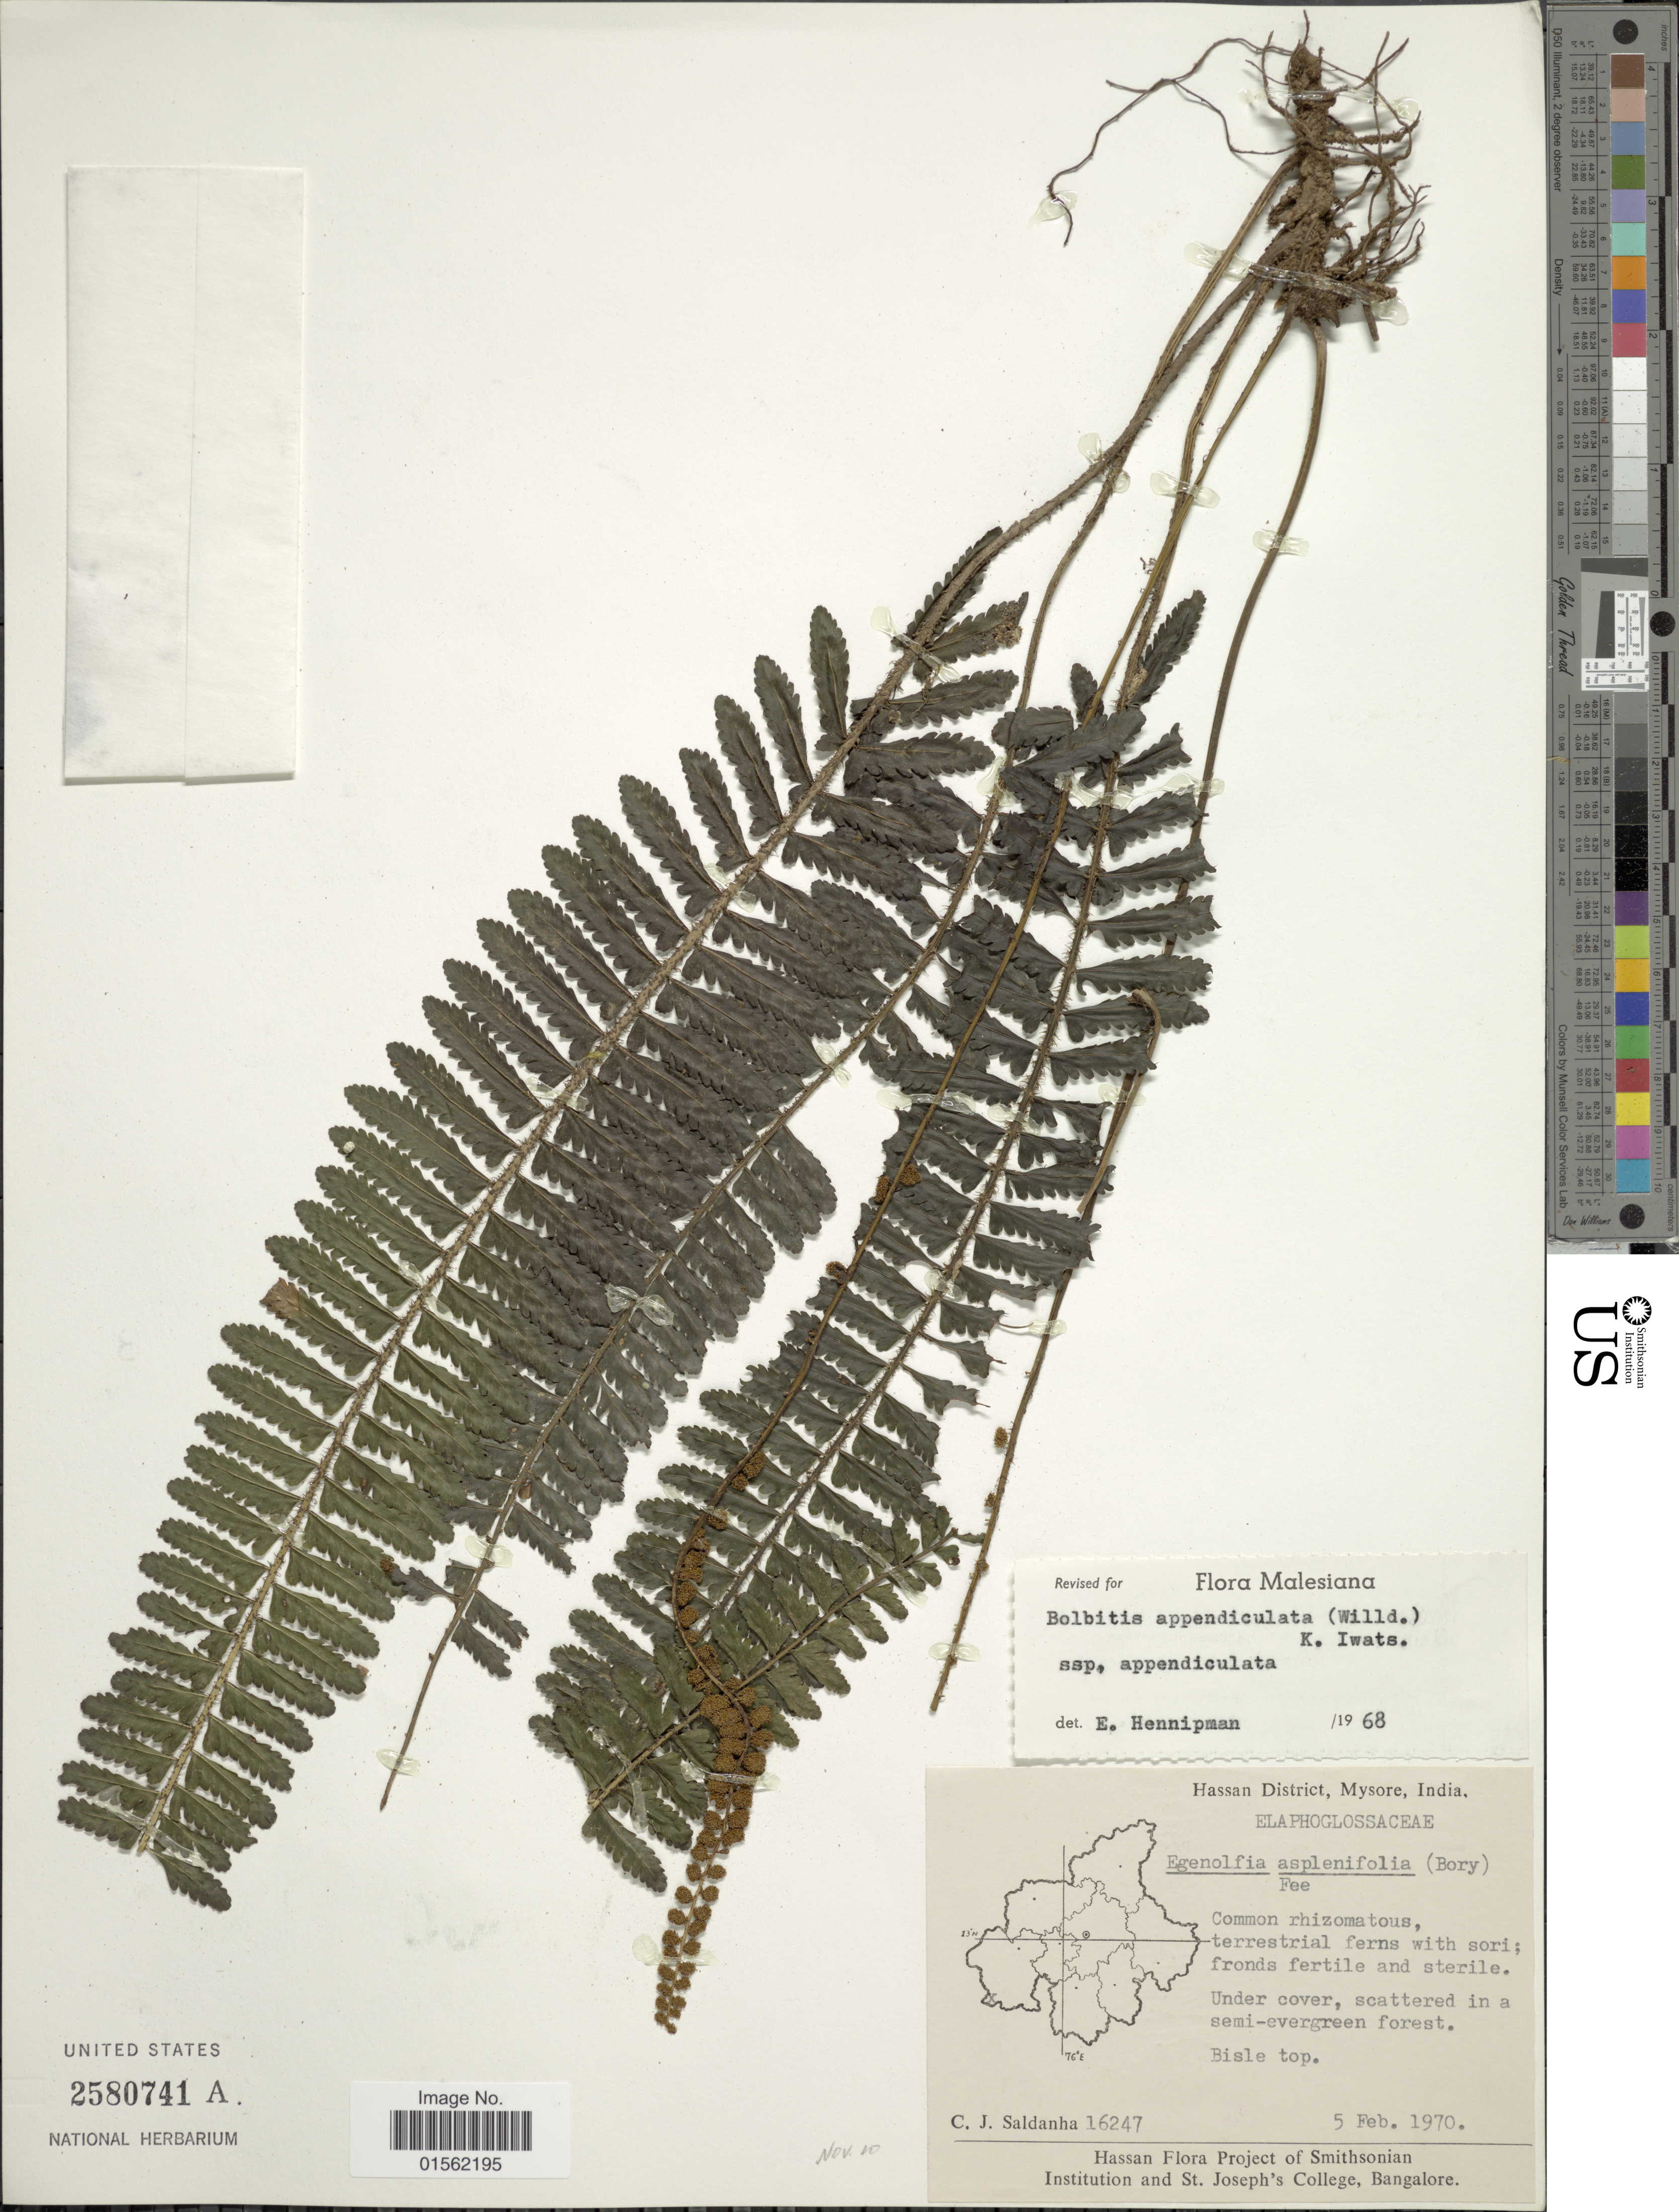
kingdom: Plantae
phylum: Tracheophyta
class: Polypodiopsida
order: Polypodiales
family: Dryopteridaceae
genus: Bolbitis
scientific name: Bolbitis appendiculata var. appendiculata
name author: (Willd.) K. Iwats.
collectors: C. J. Saldanha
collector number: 16247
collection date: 1970-02-05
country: India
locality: Hassan District, Mysore, India, under cover, scattered in a semi-evergreen forest, Bisle top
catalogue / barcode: US 2580741A